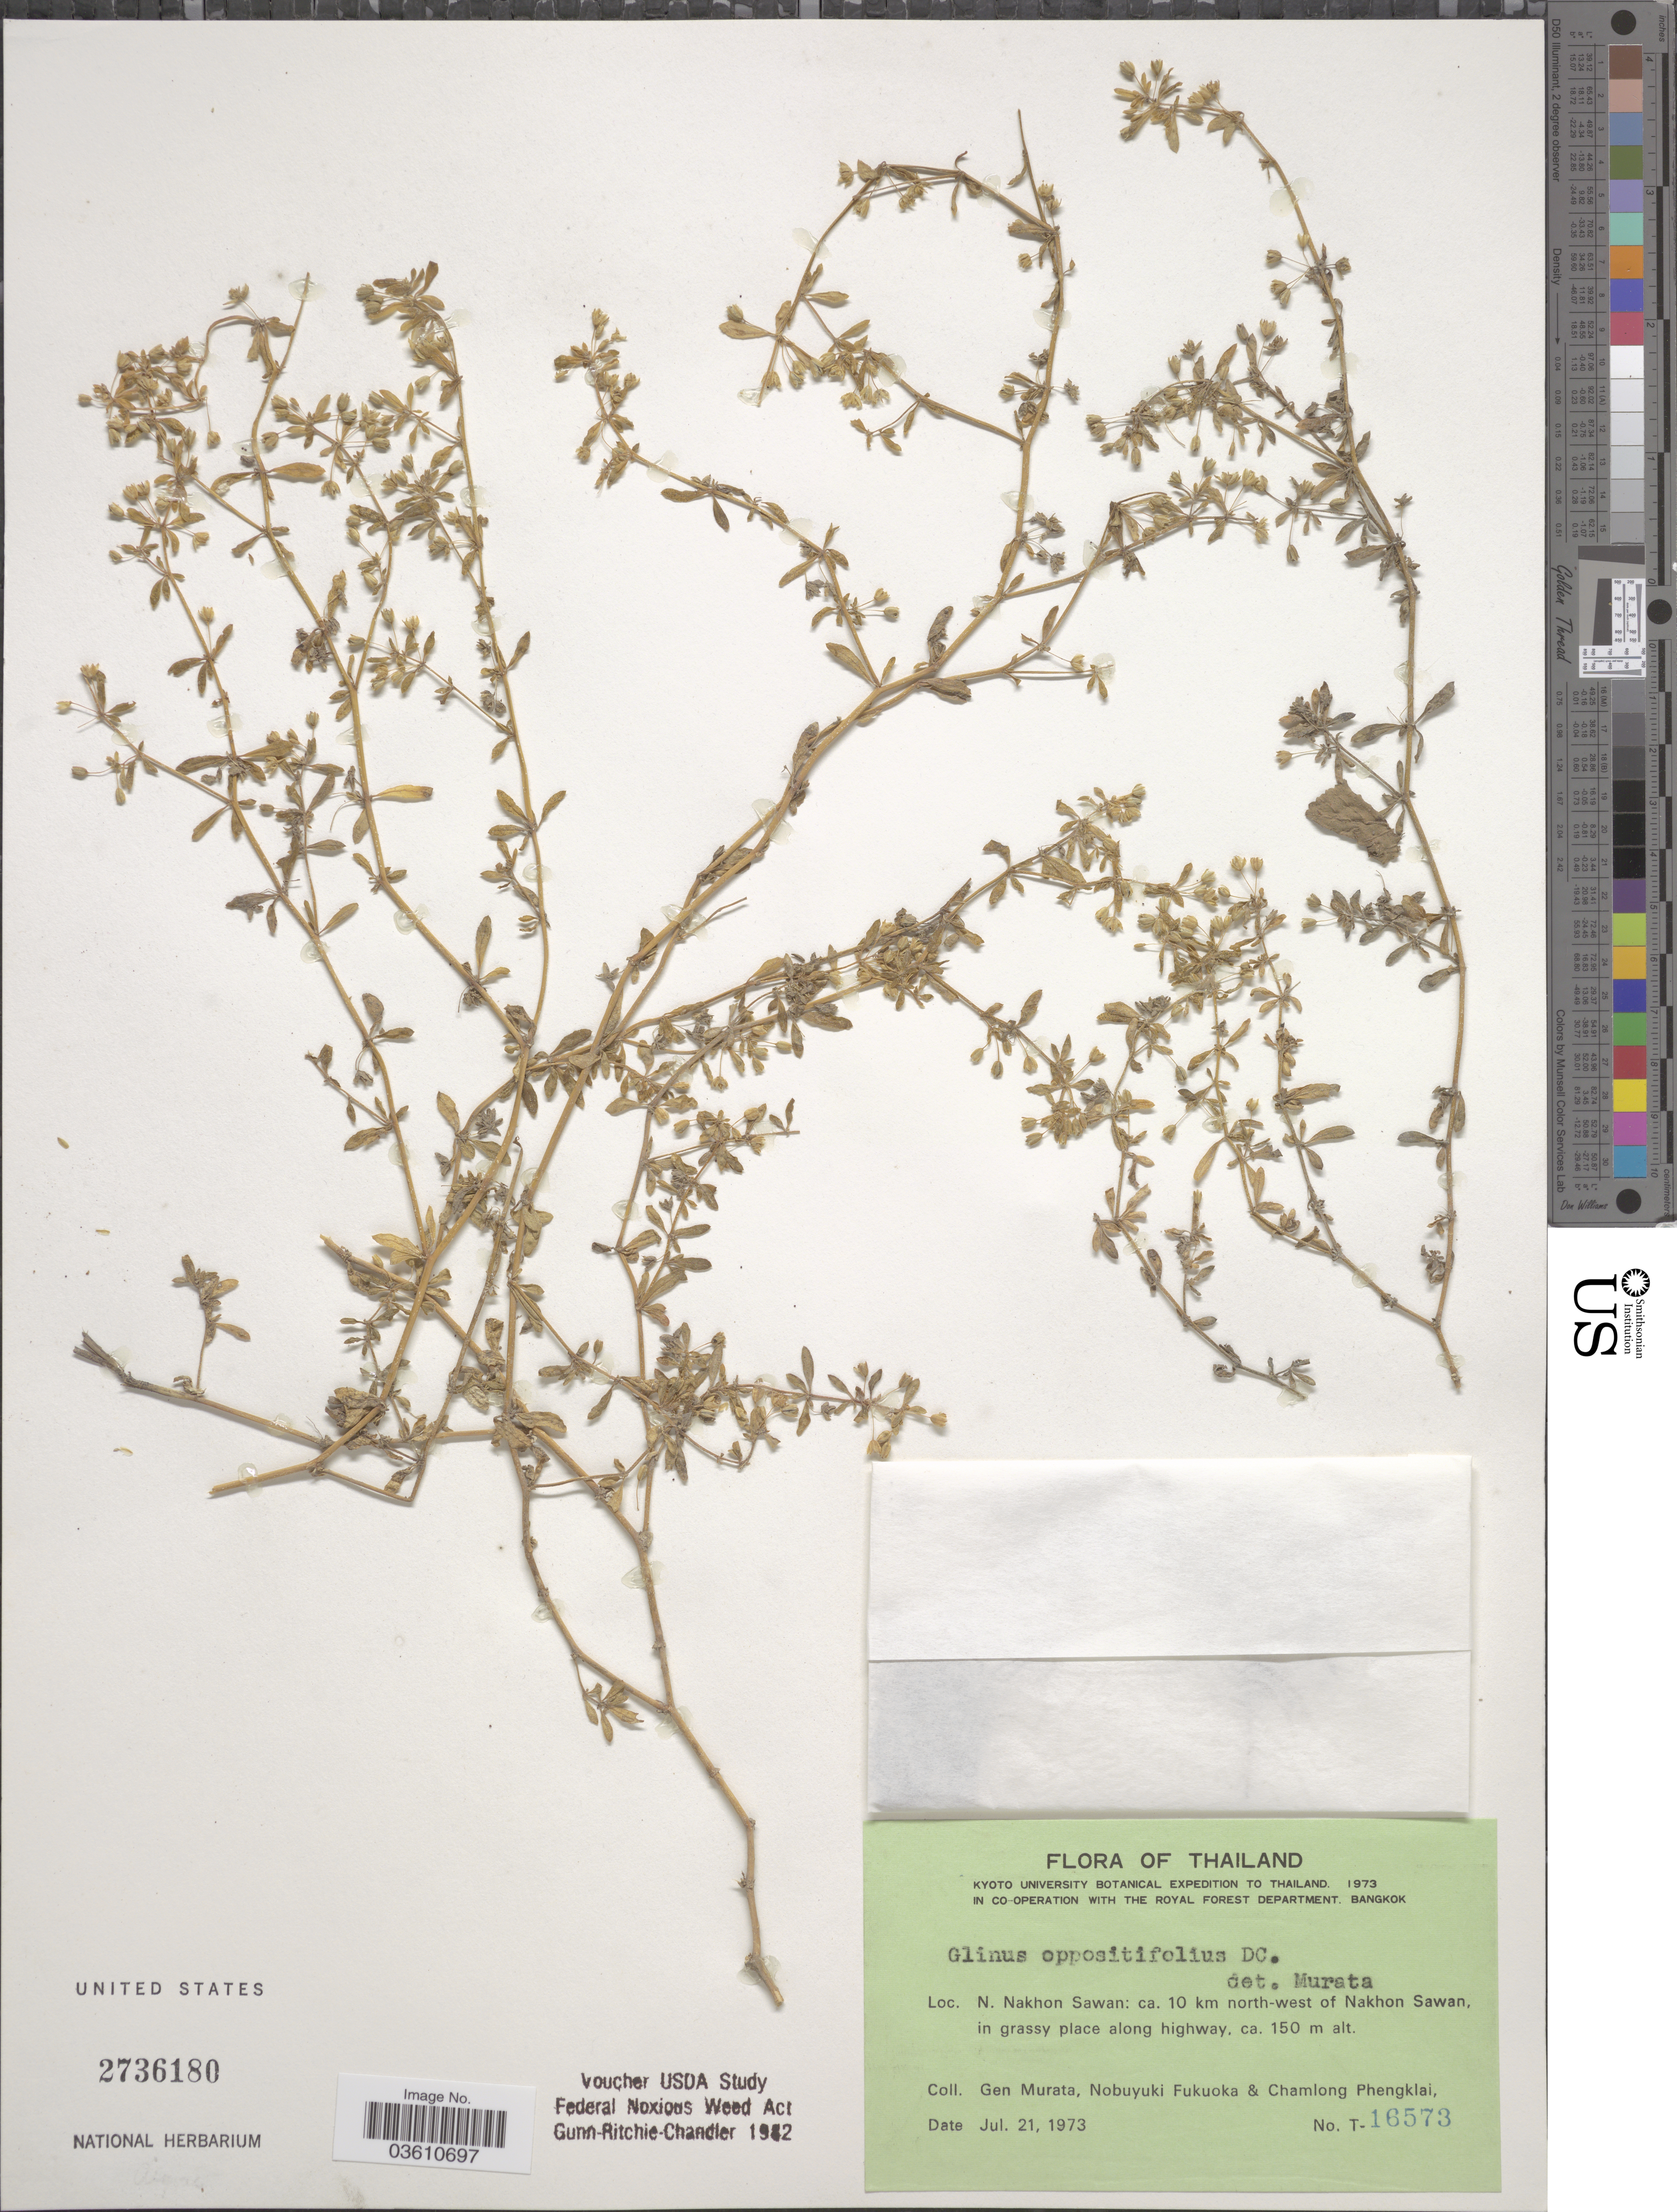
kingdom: Plantae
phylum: Tracheophyta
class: Magnoliopsida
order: Caryophyllales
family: Molluginaceae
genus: Glinus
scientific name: Glinus oppositifolius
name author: (L.) Aug. DC.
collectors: G. Murata, N. Fukuoka & C. Phengklai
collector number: T-16573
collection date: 1973-07-21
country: Thailand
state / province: Nakhon Sawan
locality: N. Nakhon Sawan: ca. 10 km north-west of Nakhon Sawan, in grassy place along highway.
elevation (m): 150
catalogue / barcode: US 2736180